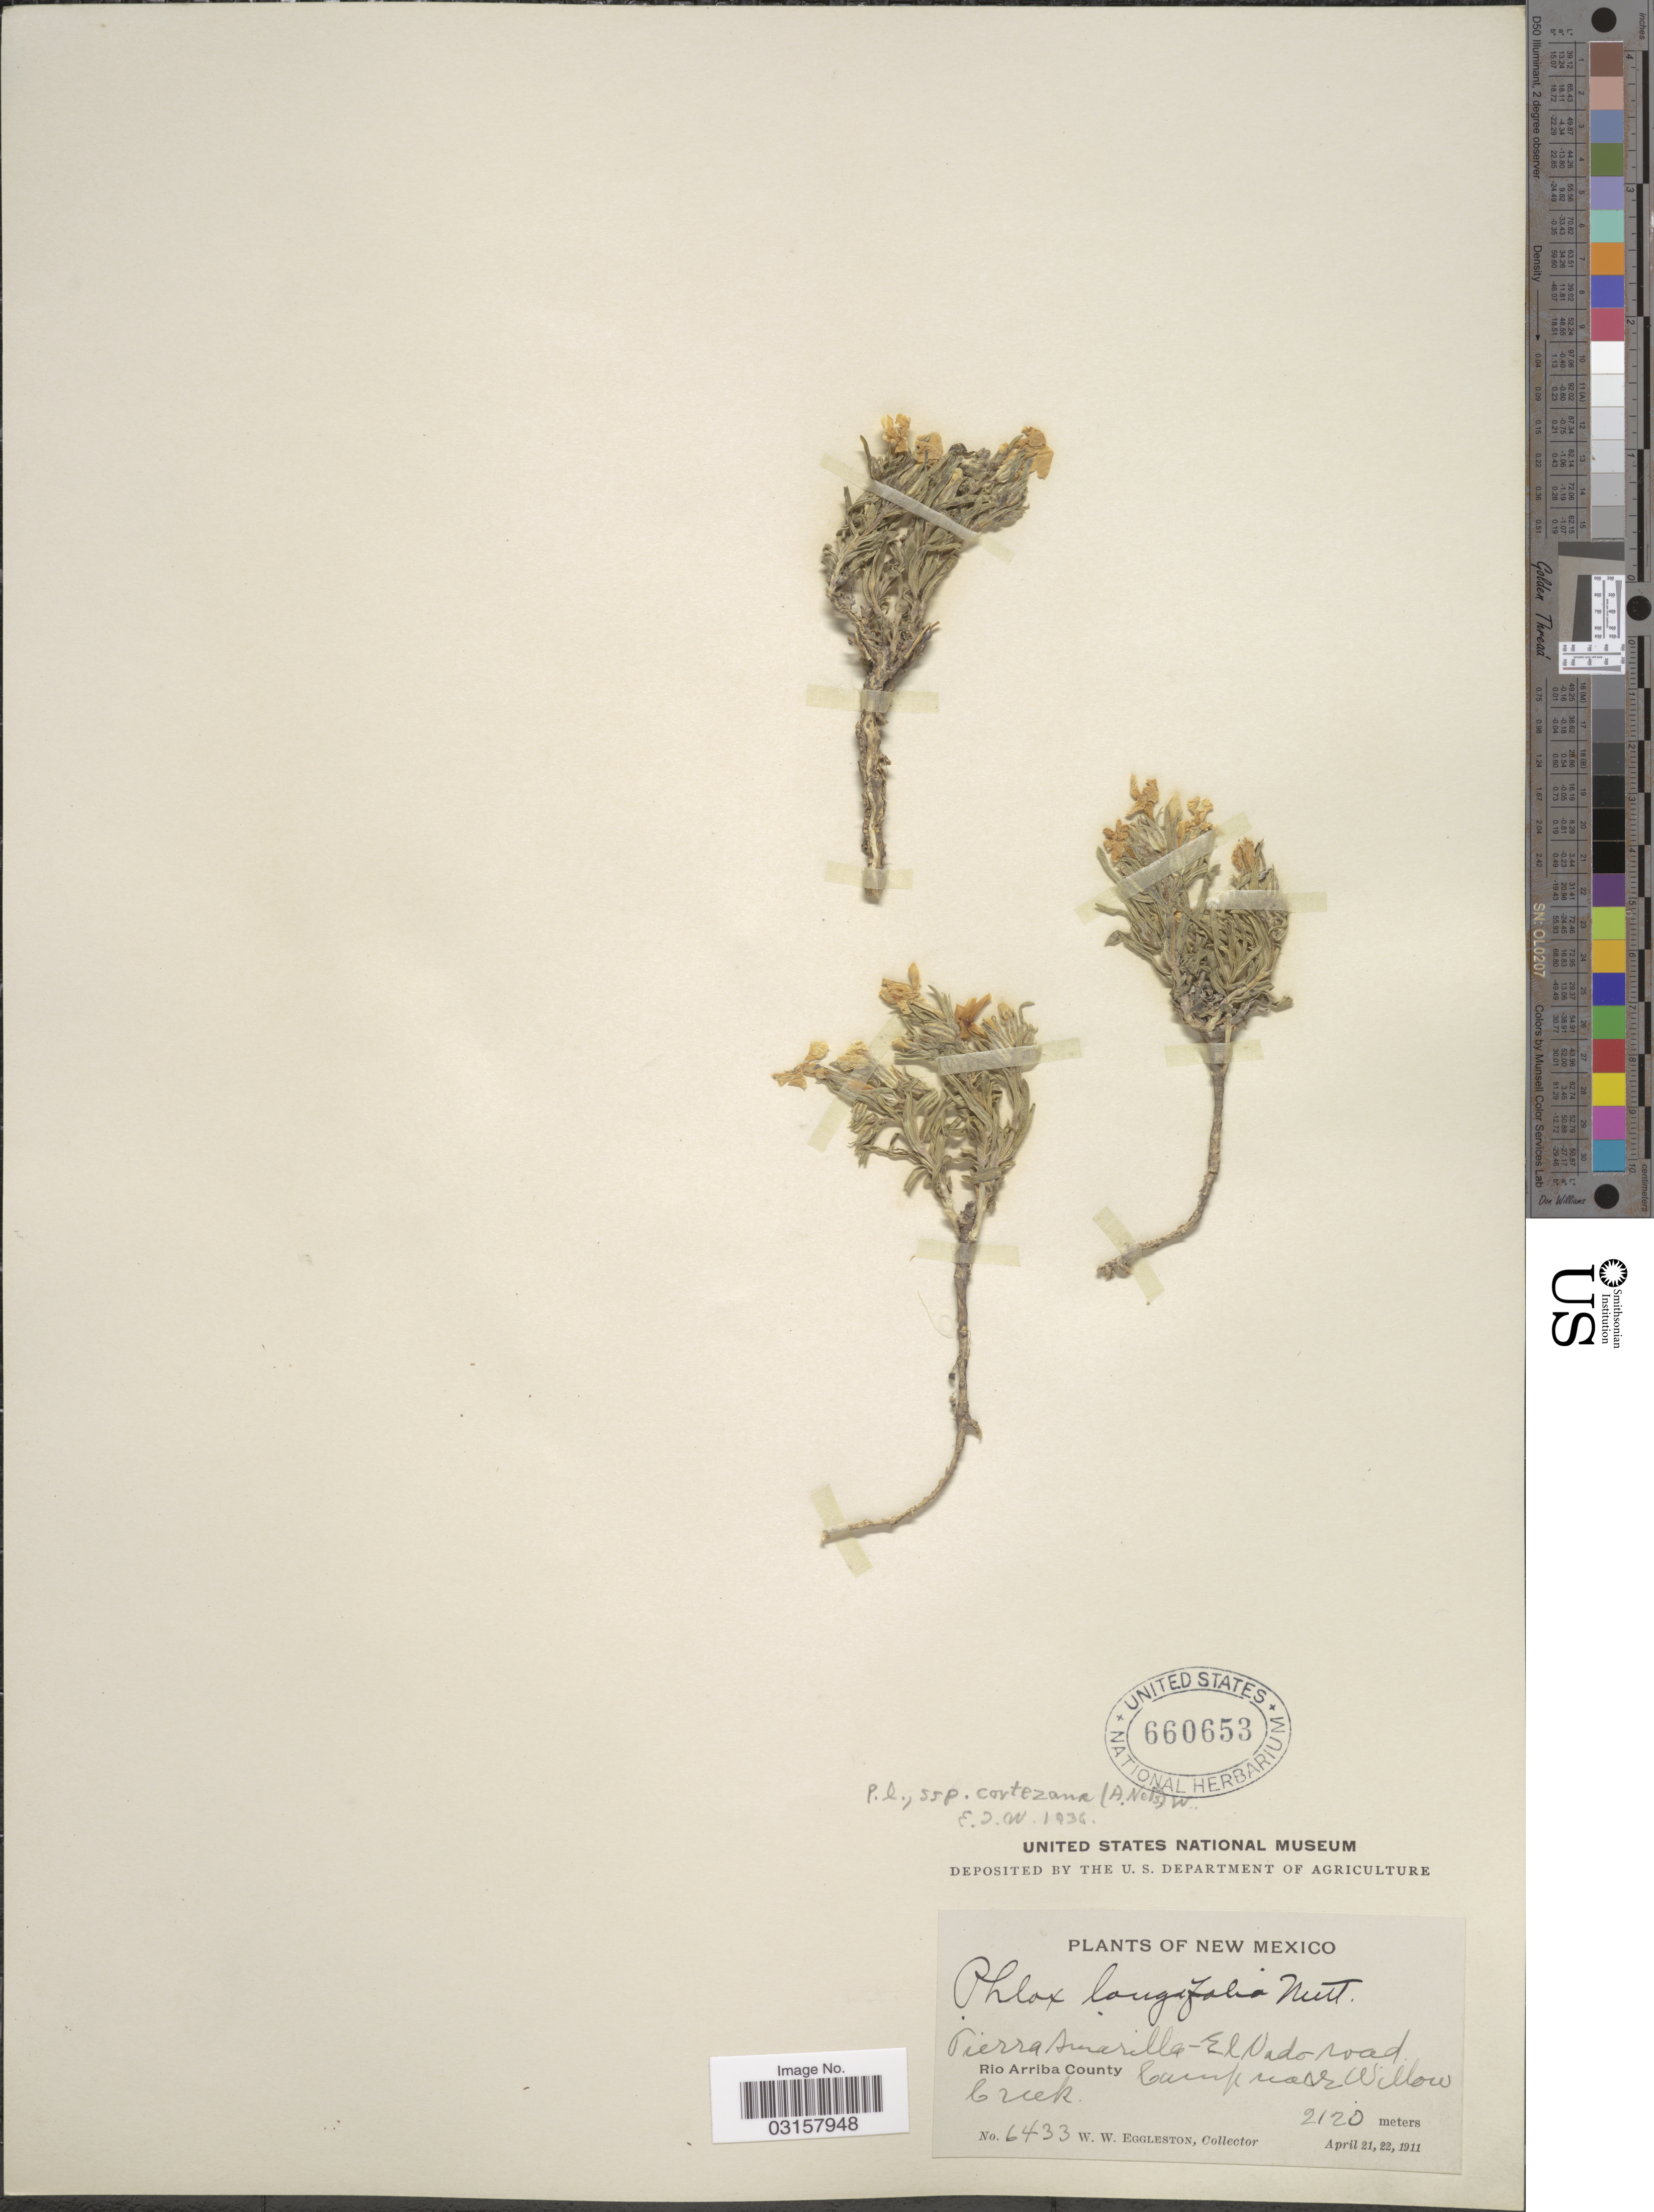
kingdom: Plantae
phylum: Tracheophyta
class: Magnoliopsida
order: Ericales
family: Polemoniaceae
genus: Phlox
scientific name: Phlox longifolia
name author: Nutt.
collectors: W. W. Eggleston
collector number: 6433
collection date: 1911-04-21/1911-04-22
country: United States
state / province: New Mexico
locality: Tierra Amarilla - El Vado road. Rio Arriba County. Camp near Willow Creek.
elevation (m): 2120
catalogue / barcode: US 660653